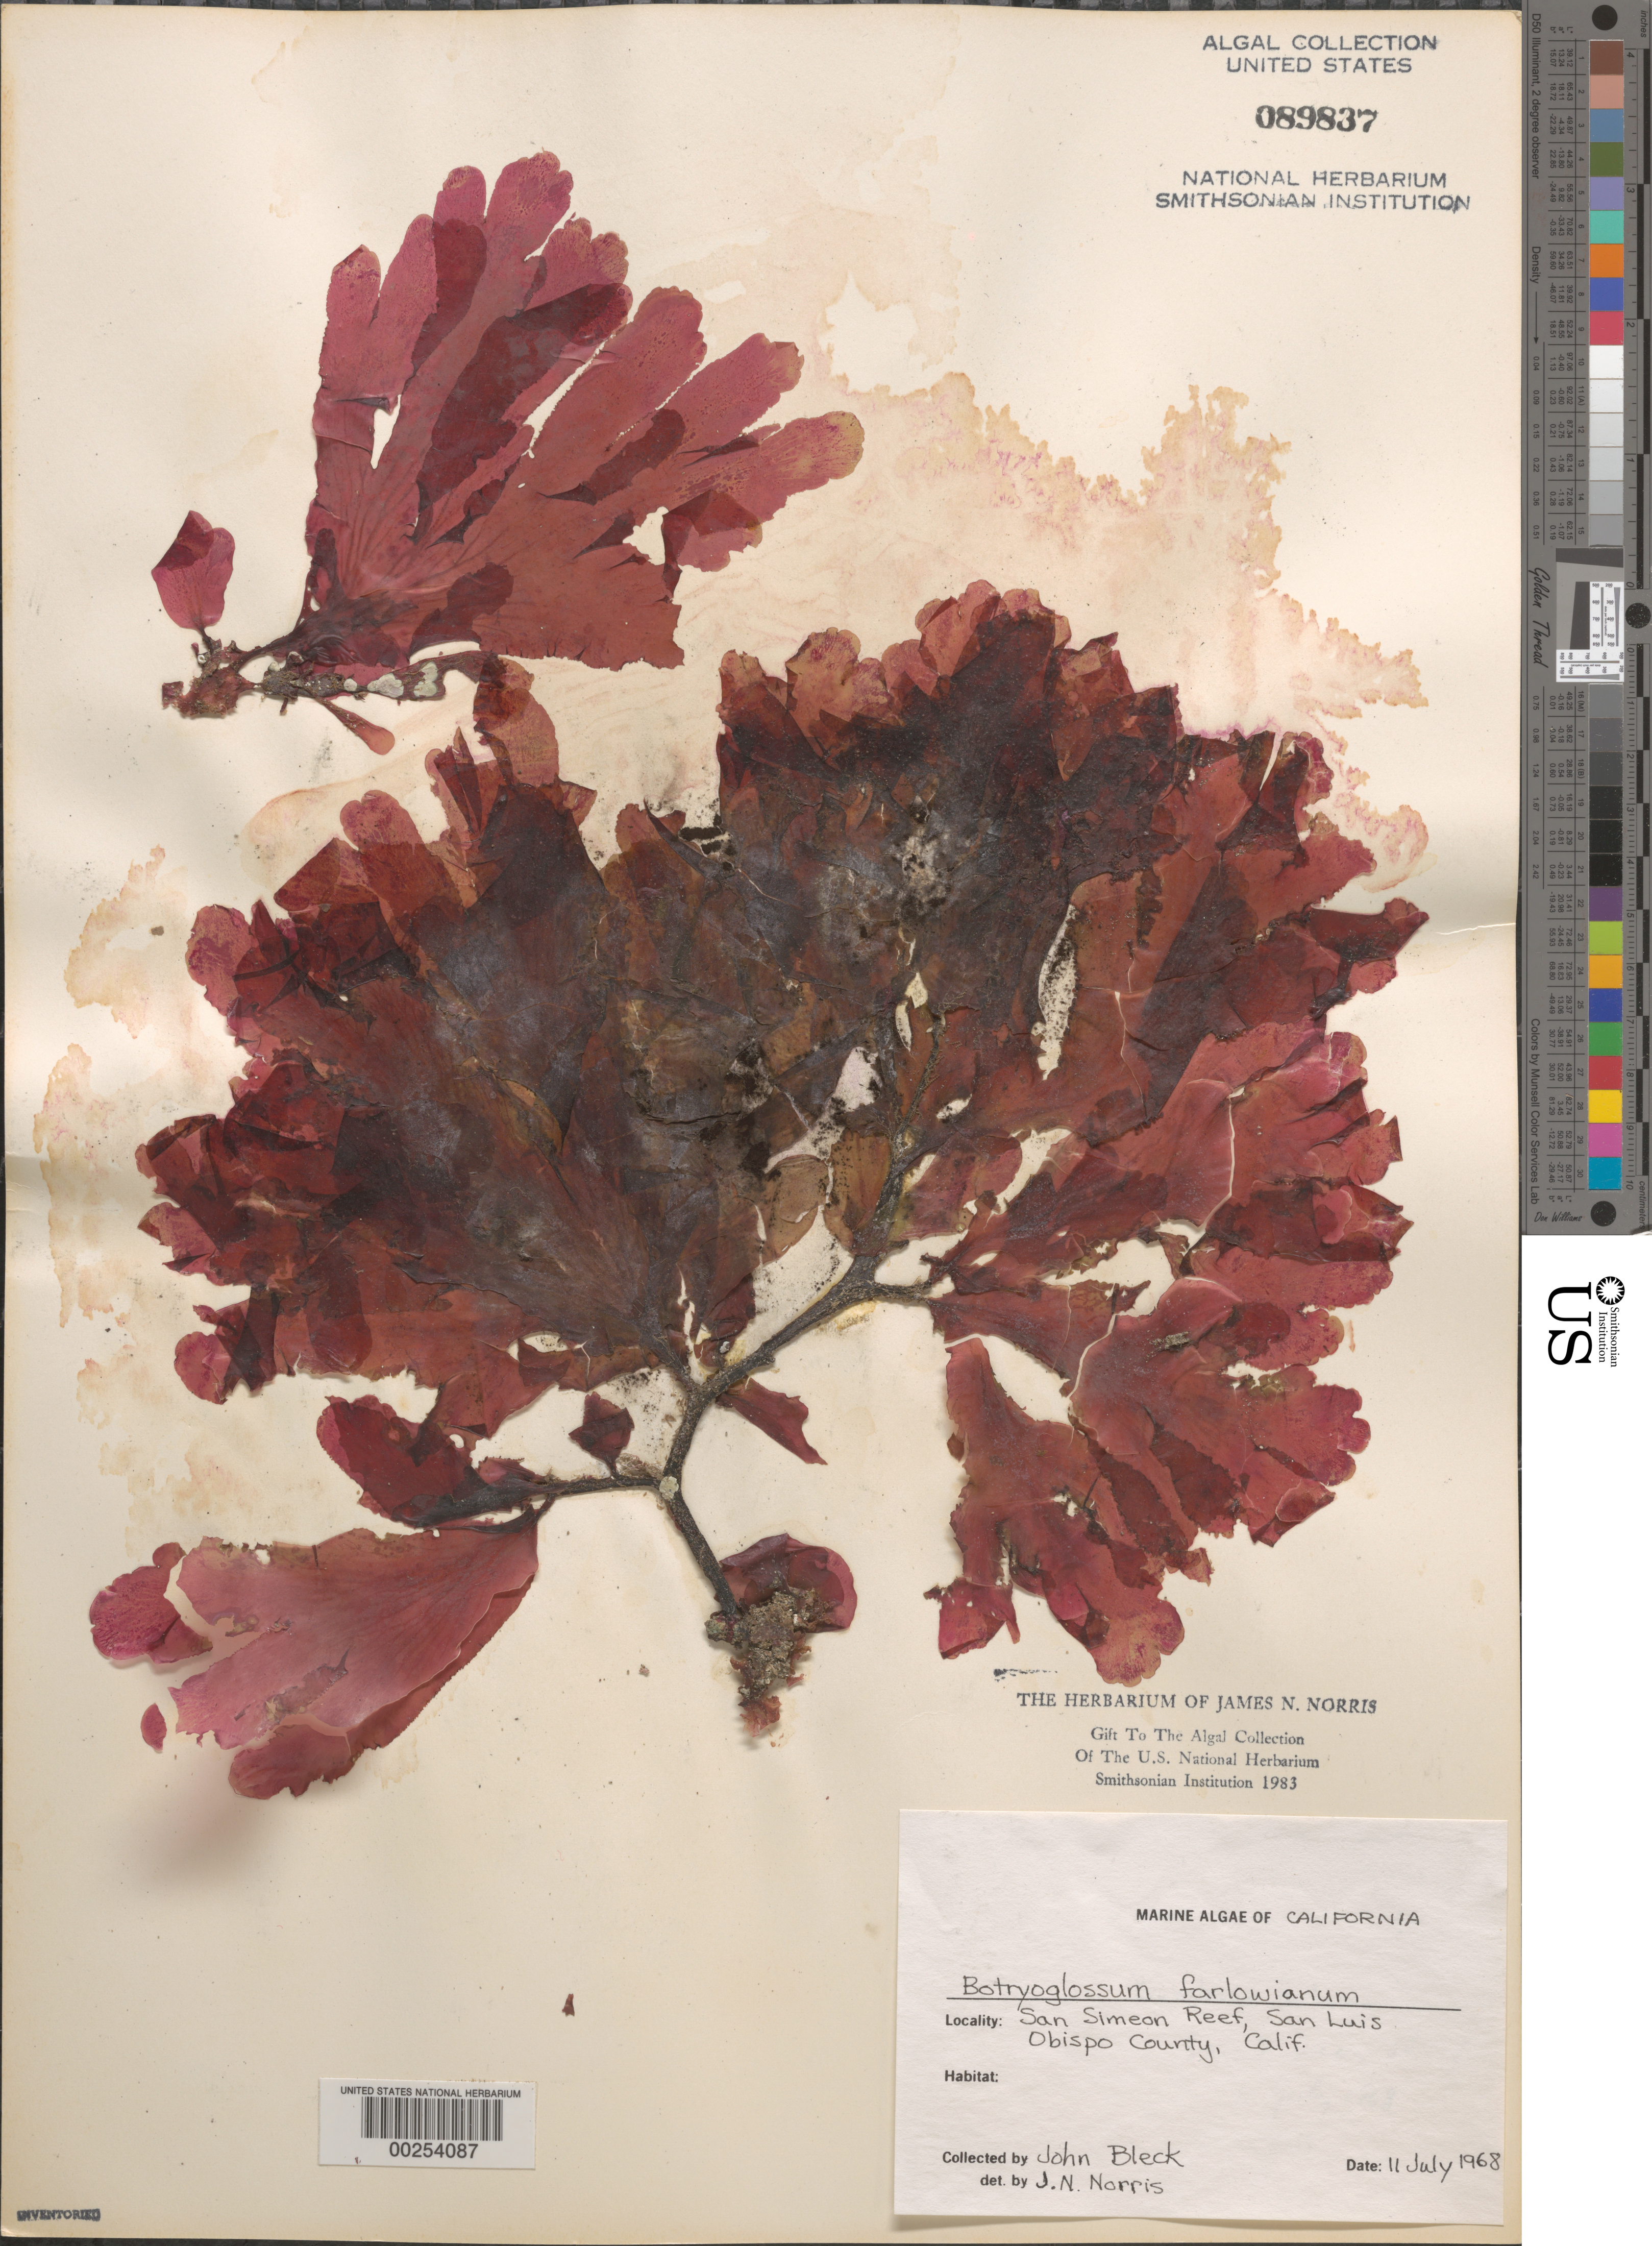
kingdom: Plantae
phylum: Rhodophyta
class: Florideophyceae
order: Ceramiales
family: Delesseriaceae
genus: Botryoglossum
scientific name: Botryoglossum farlowianum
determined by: Norris, James N.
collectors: J. Bleck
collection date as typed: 11 Jul 1968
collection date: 1968-07-11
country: United States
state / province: California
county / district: San Luis Obispo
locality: San Simeon reef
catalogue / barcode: US 89837